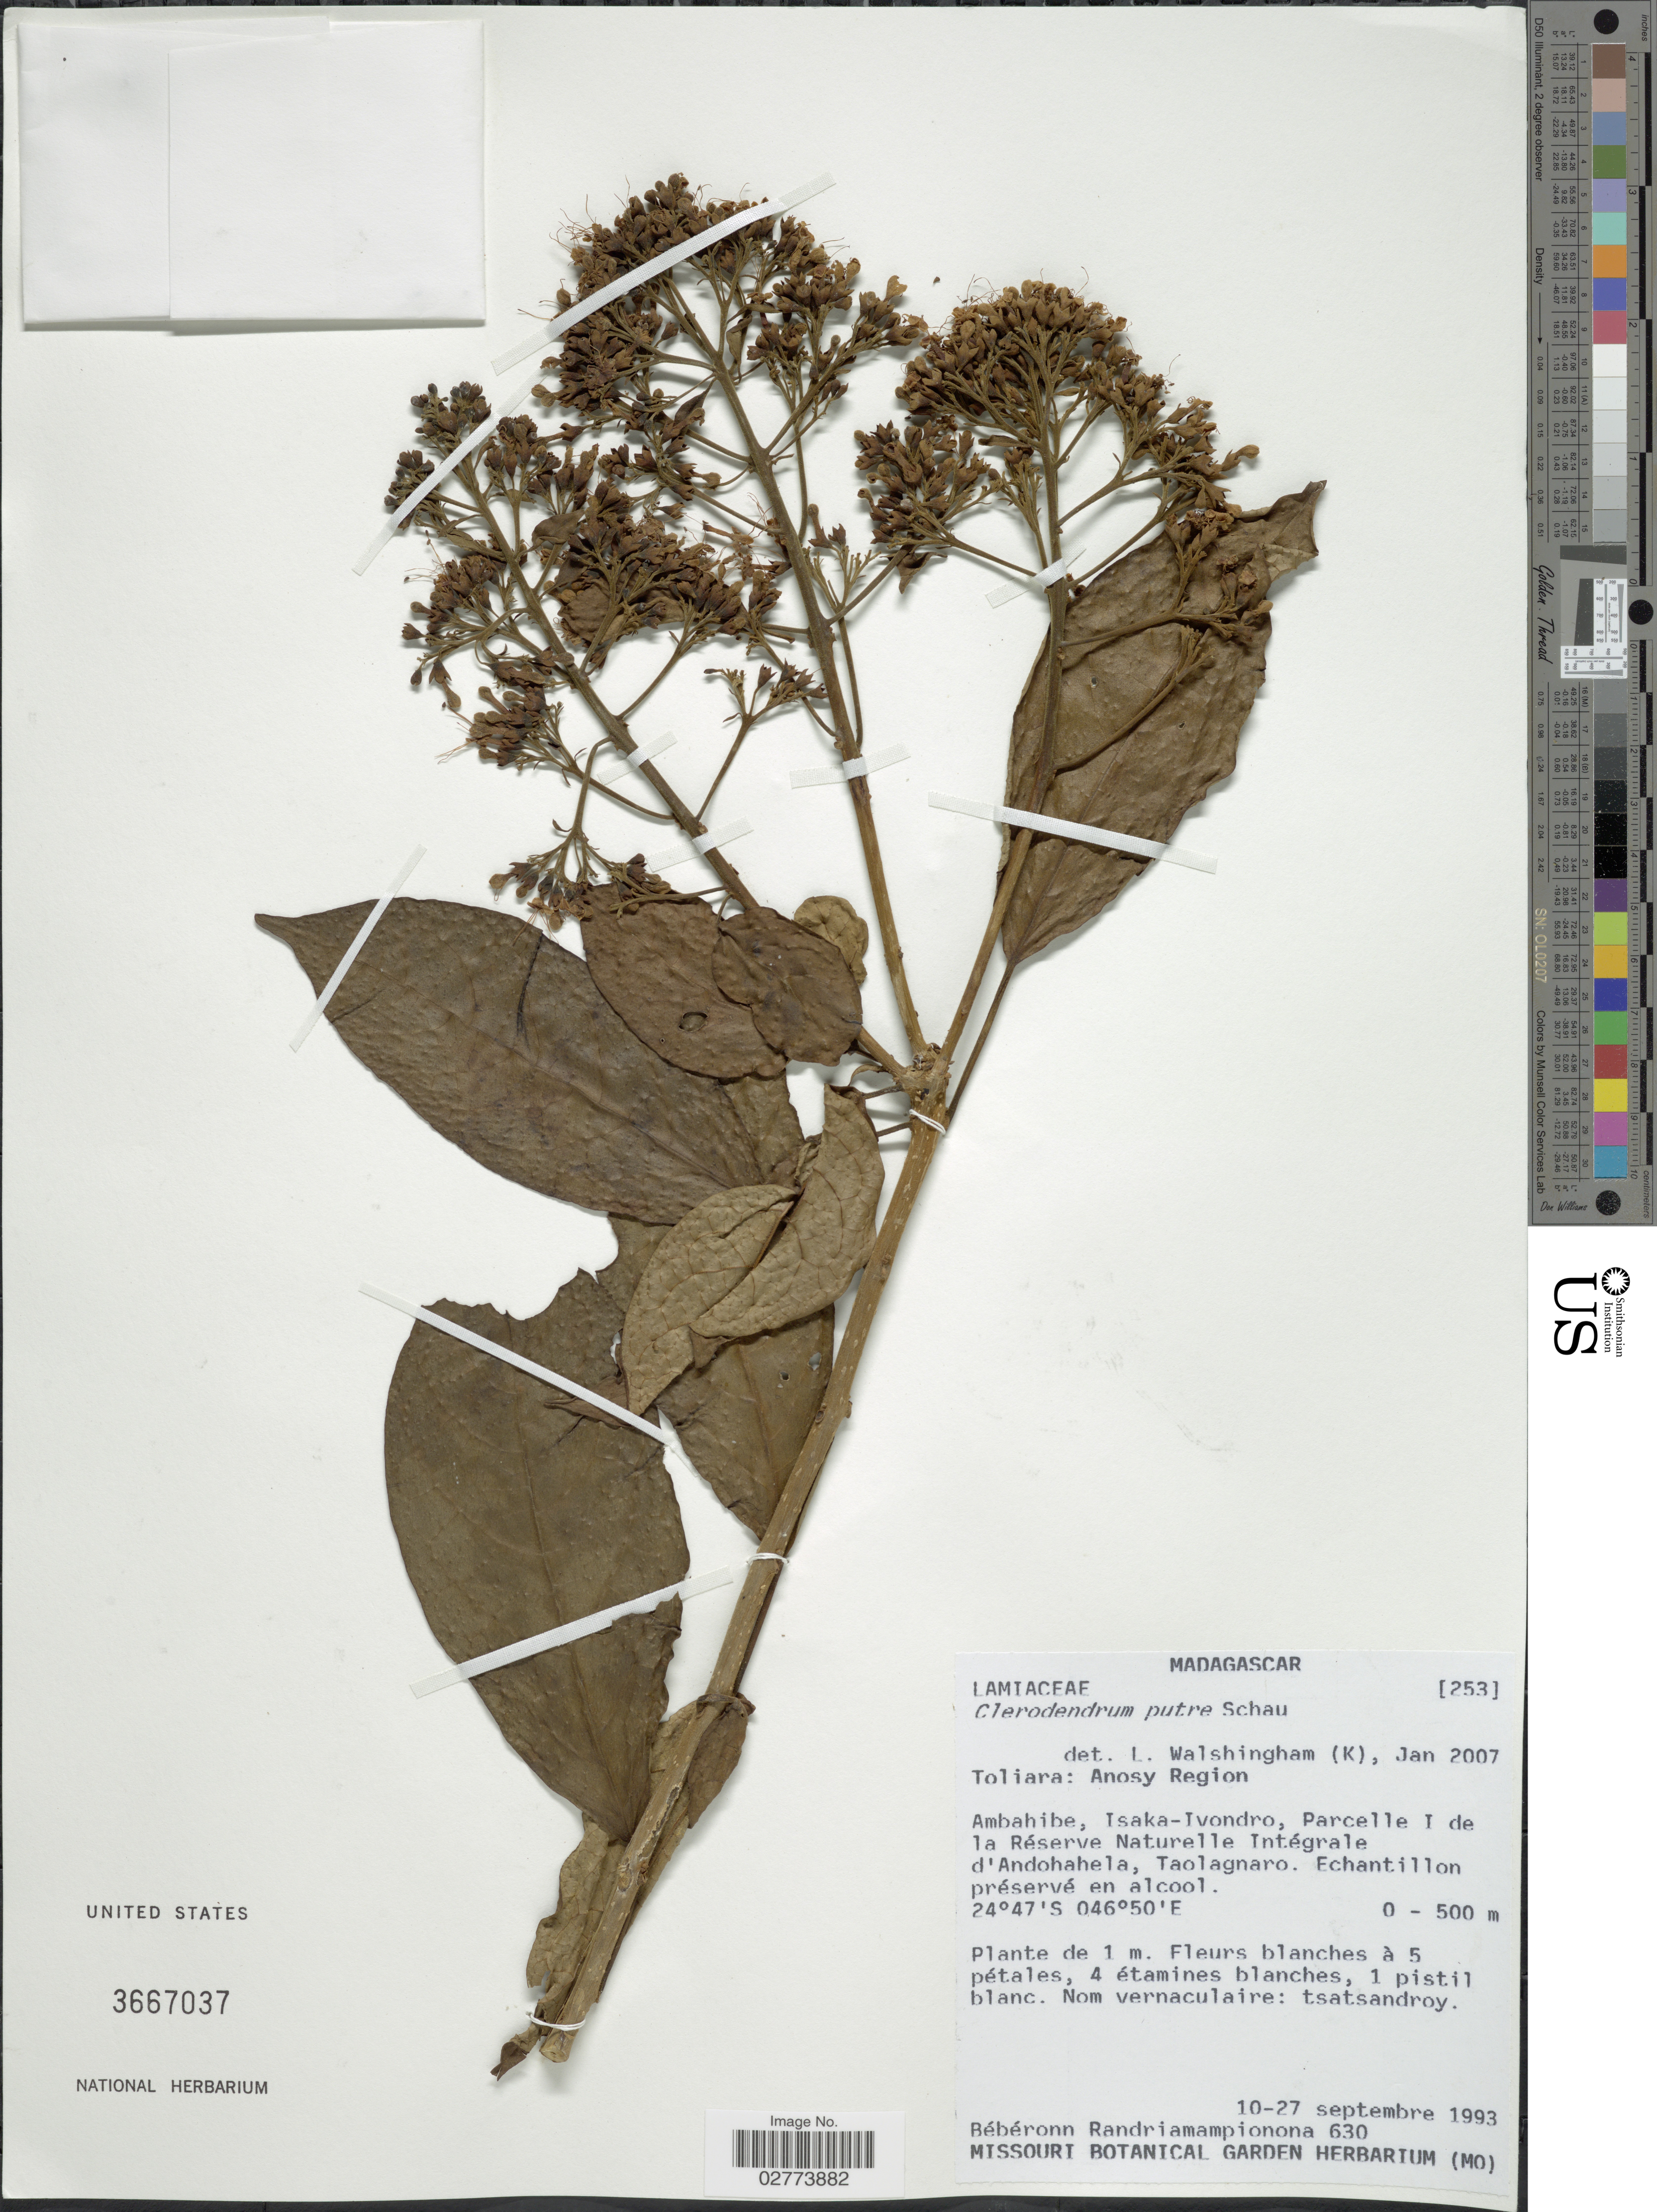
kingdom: Plantae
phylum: Tracheophyta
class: Magnoliopsida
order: Lamiales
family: Lamiaceae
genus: Clerodendrum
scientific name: Clerodendrum putre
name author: Schauer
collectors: B. Randriamampionona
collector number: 630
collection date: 1993-09-10/1993-09-27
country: Madagascar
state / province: Anosy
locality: Anosy Region. Ambahibe, Isaka-Ivondro, Parcelle I de la Réserve Naturelle Intégrale d'Andohahela, Taolagnaro.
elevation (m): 0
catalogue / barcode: US 3667037